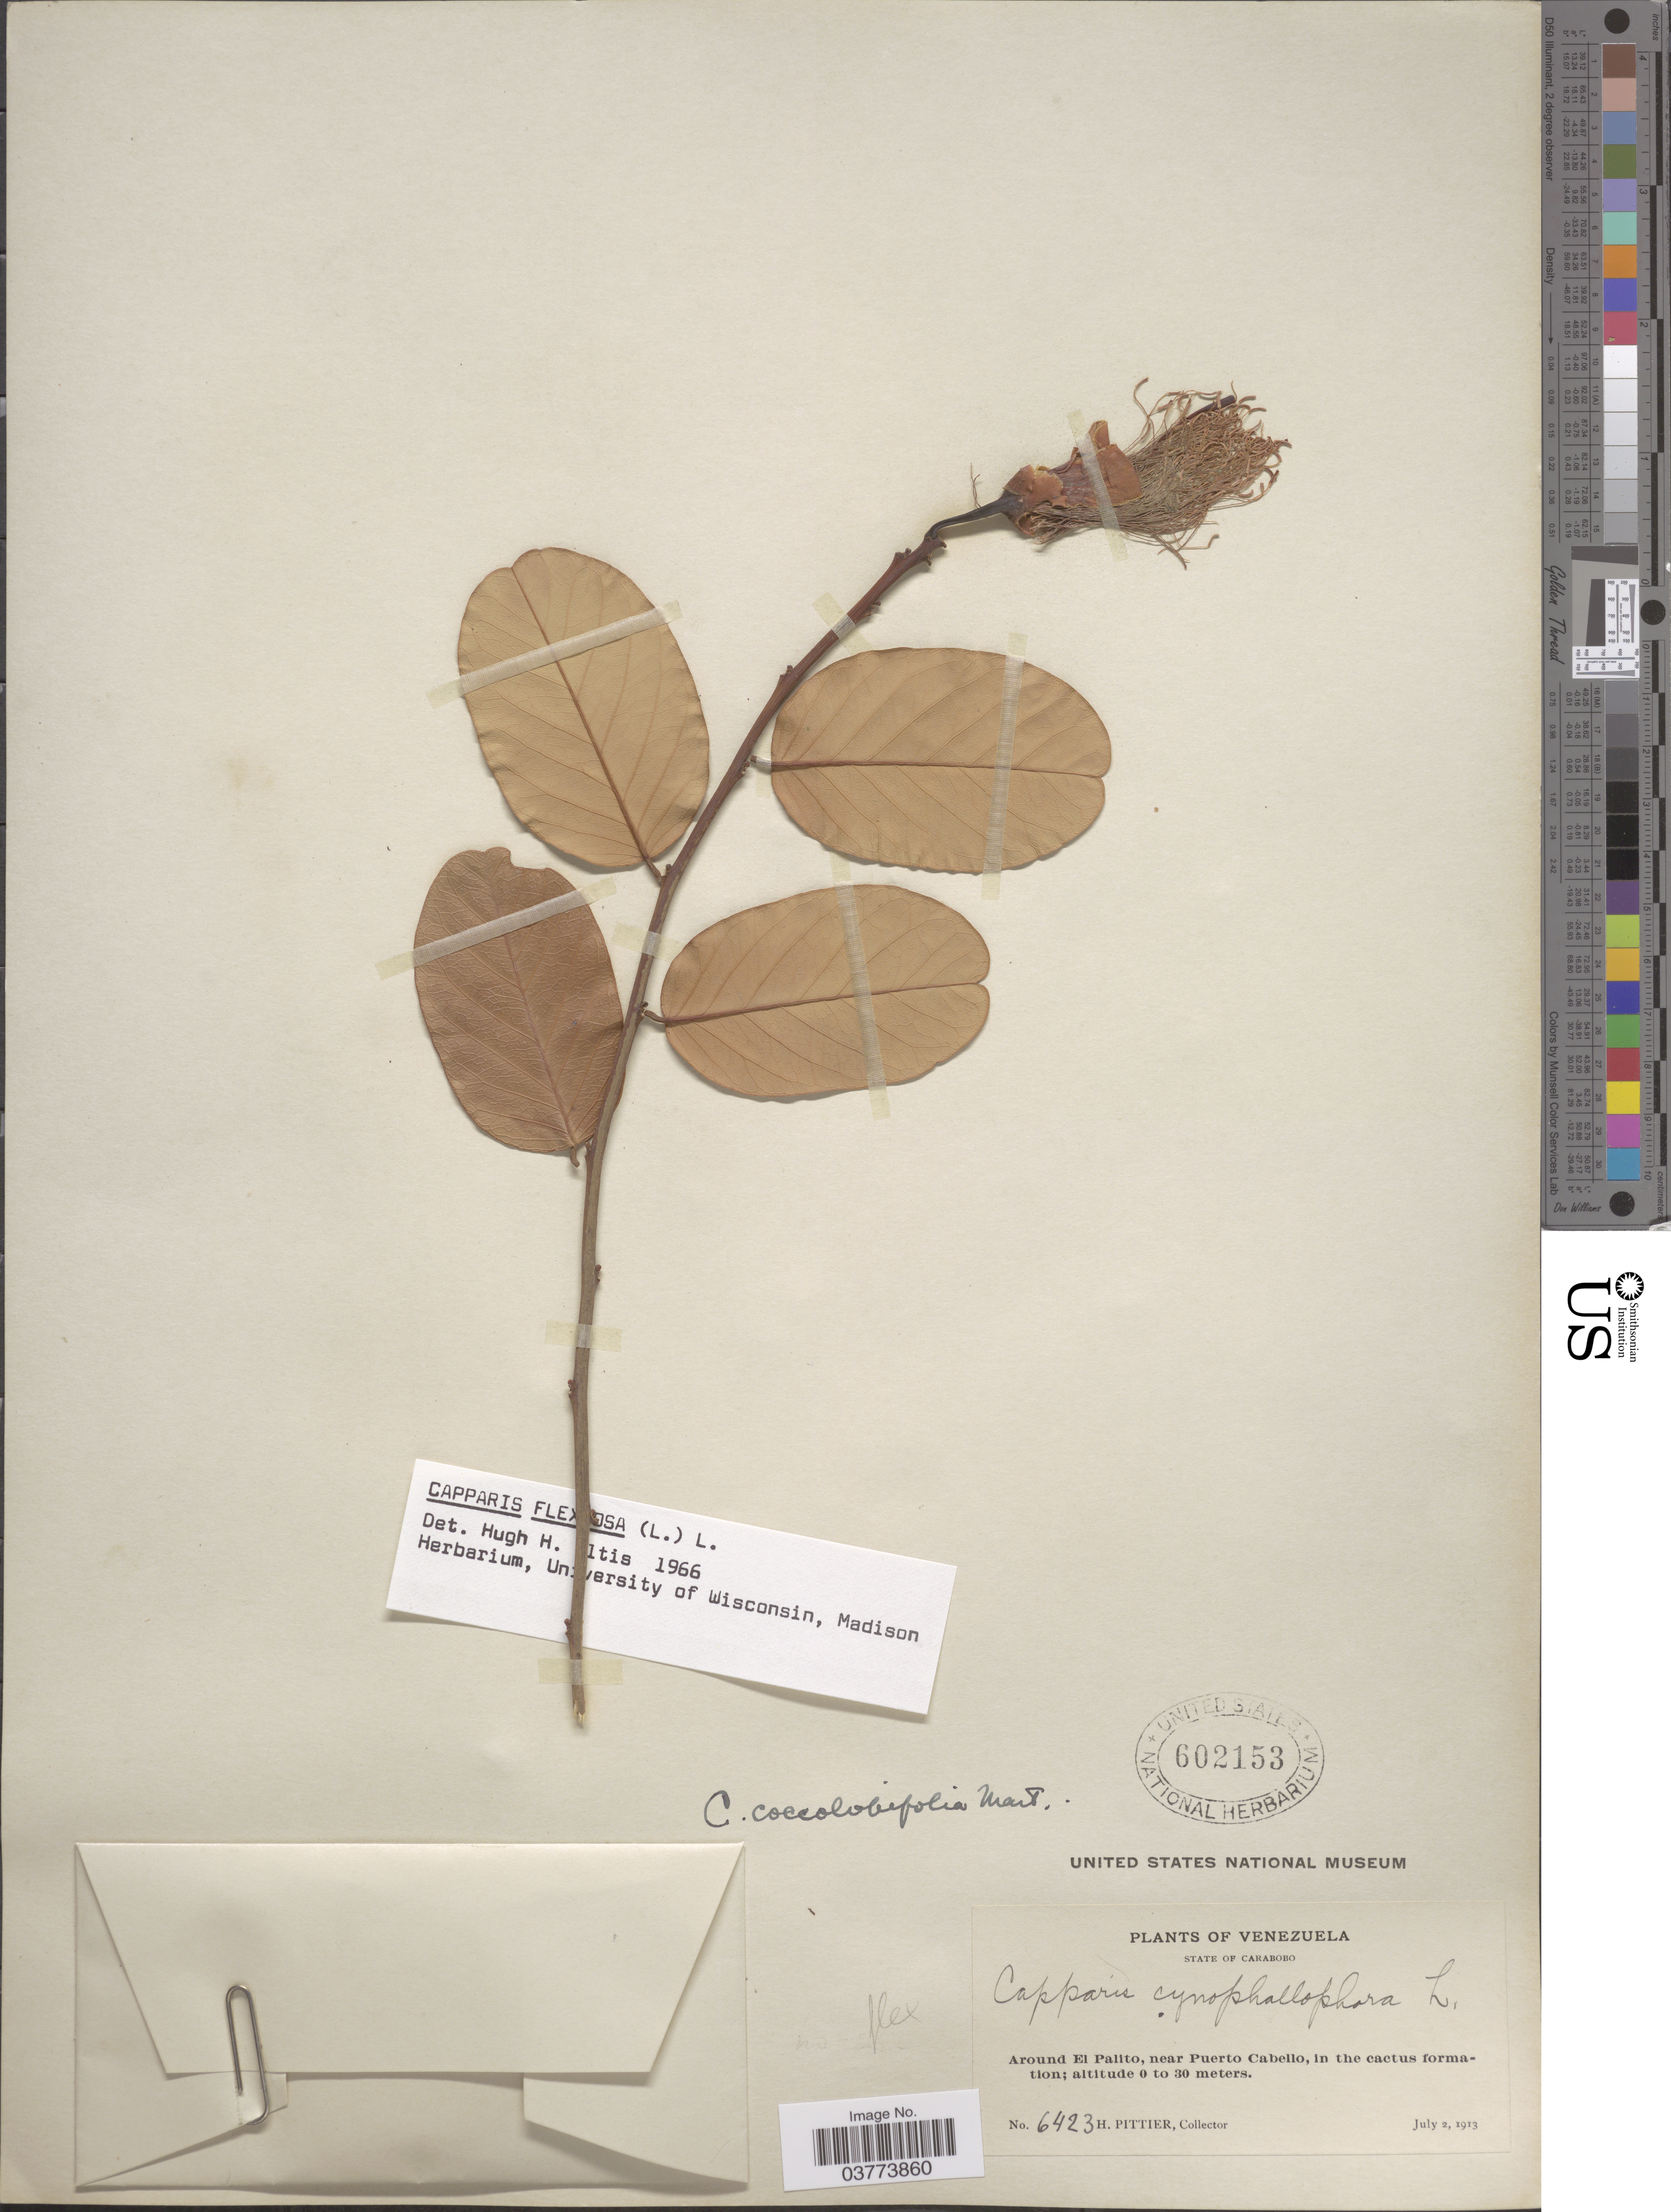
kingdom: Plantae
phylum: Tracheophyta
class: Magnoliopsida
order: Brassicales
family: Capparaceae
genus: Cynophalla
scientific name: Cynophalla flexuosa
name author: (L.) J. Presl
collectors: H. F. Pittier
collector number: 6423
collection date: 1913-07-02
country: Venezuela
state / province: Carabobo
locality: Around El Palito, near Puerto Cabello, in the cactus formation.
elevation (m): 0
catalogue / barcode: US 602153